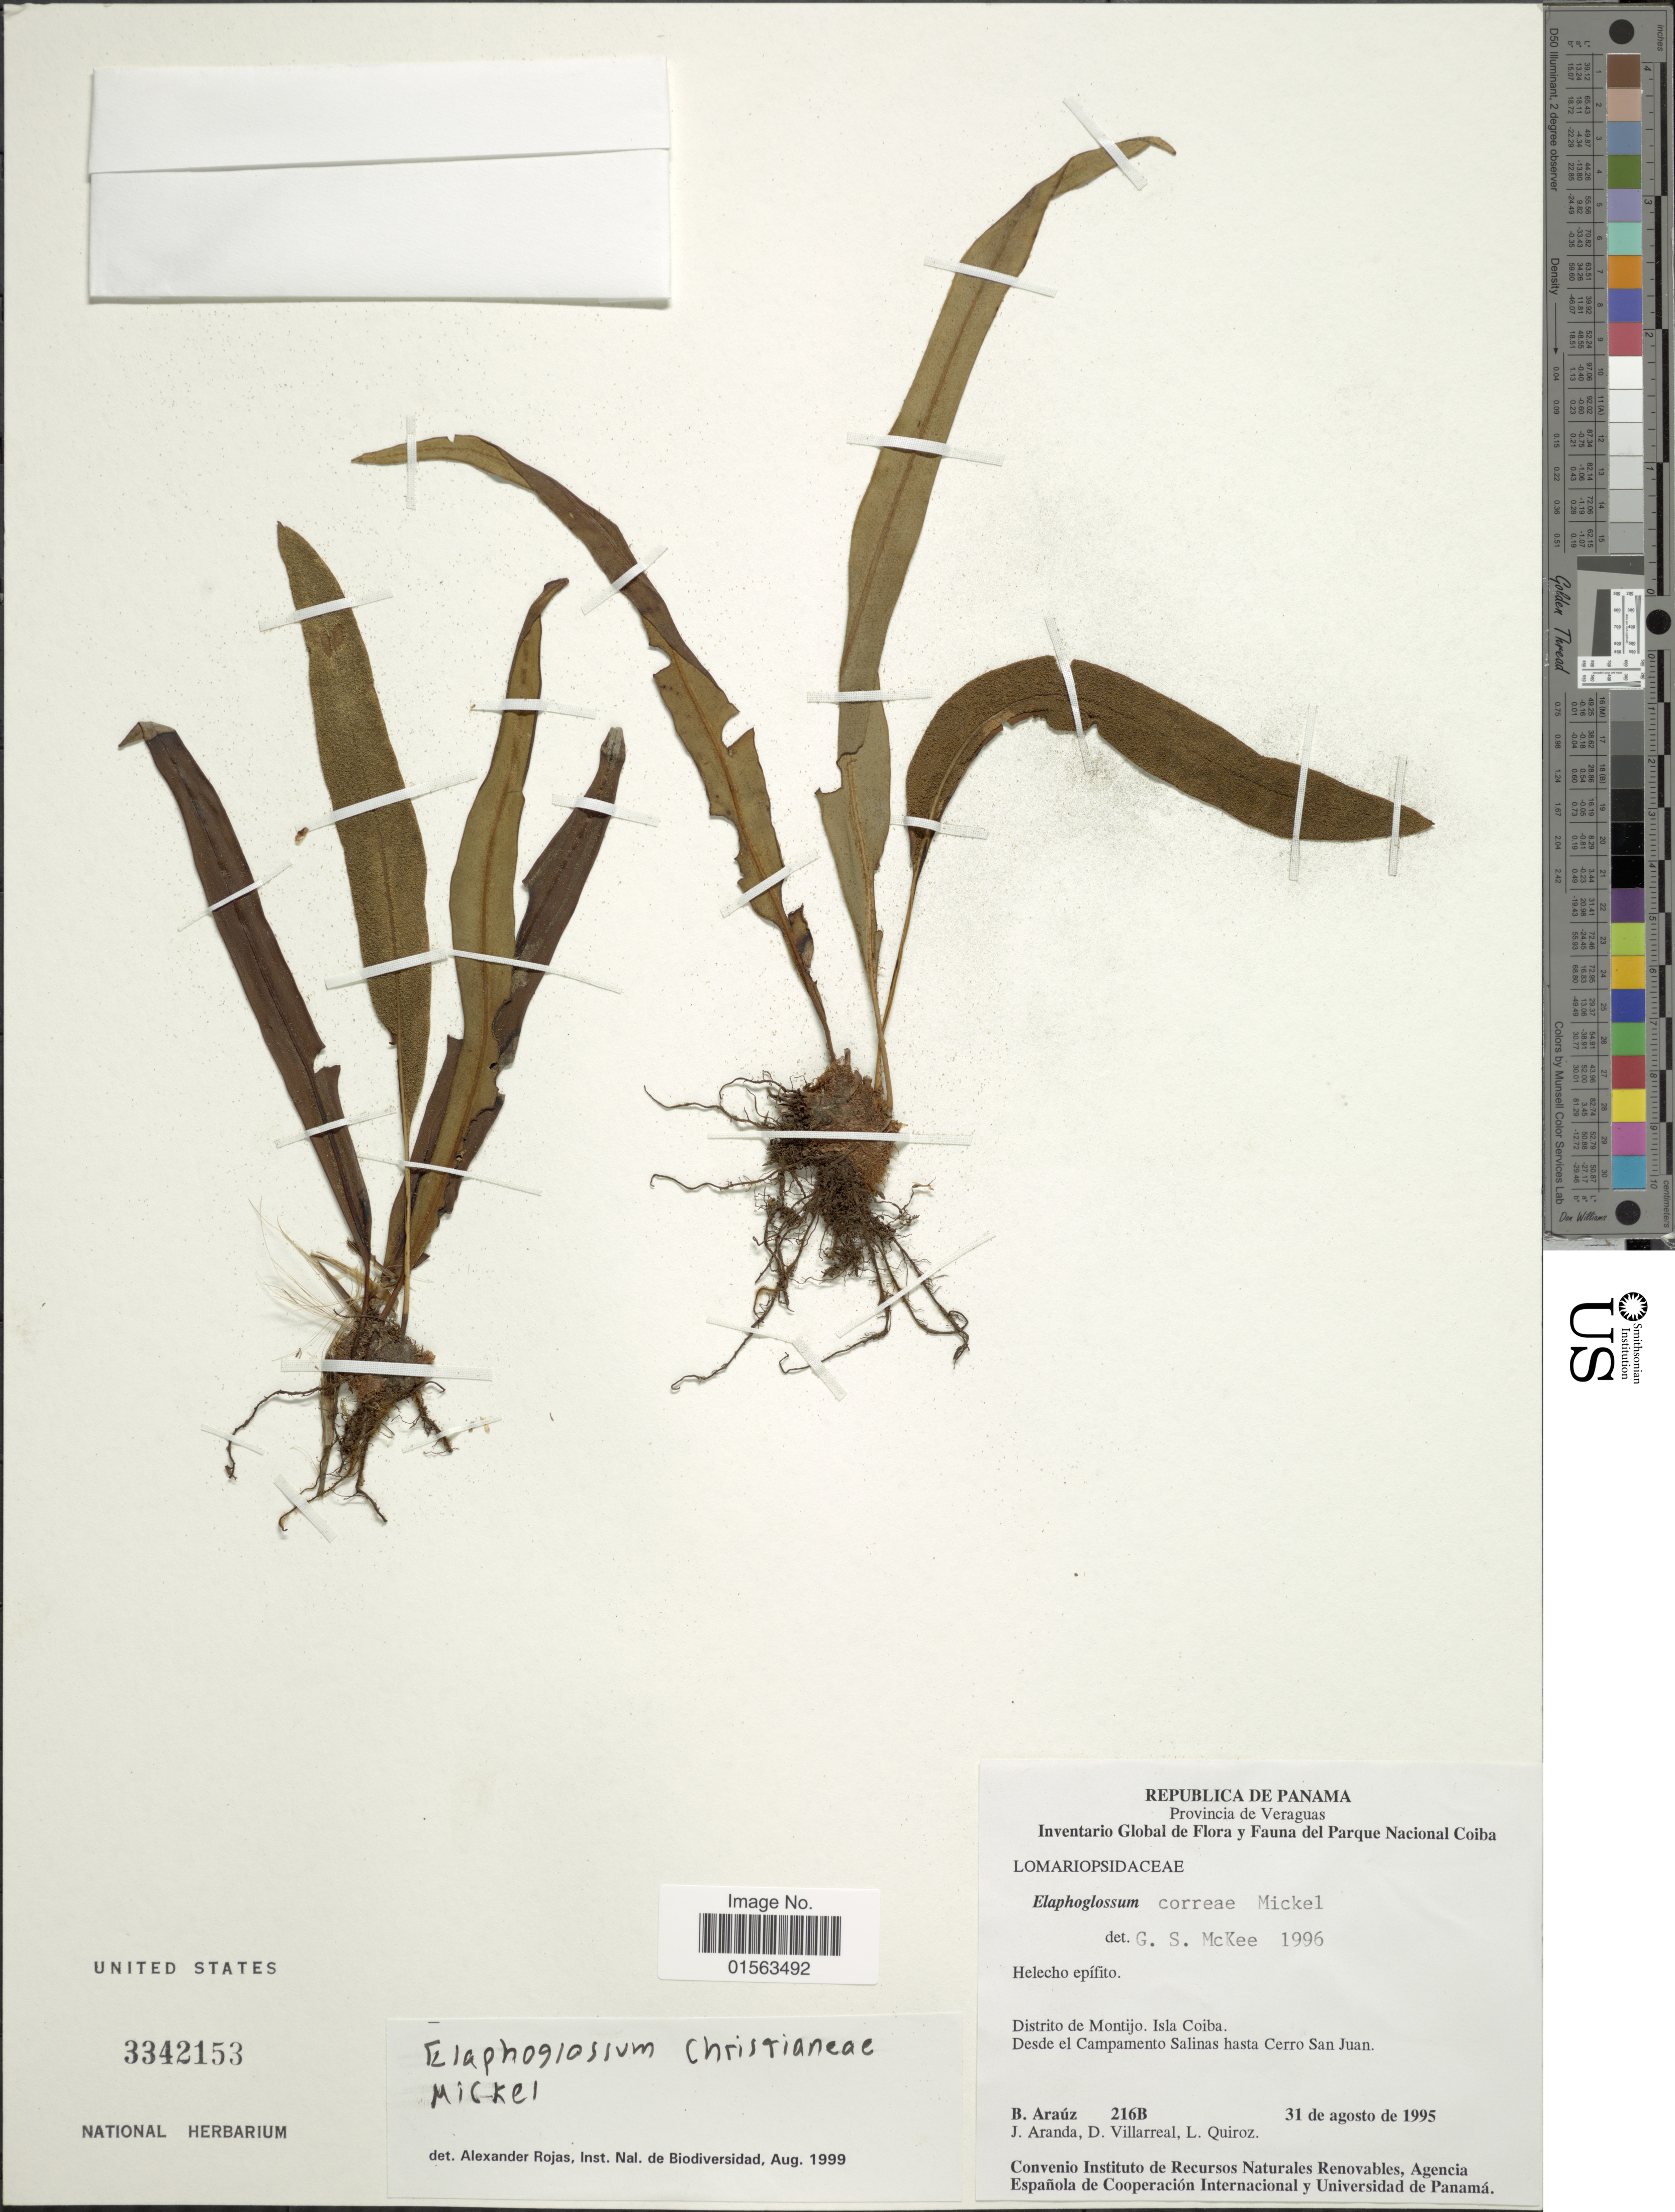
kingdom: Plantae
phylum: Tracheophyta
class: Polypodiopsida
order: Polypodiales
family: Dryopteridaceae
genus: Elaphoglossum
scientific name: Elaphoglossum christianeae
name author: Mickel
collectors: B. Araúz, J. Aranda, D. Villareal & L. Quiroz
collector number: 216B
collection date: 1995-08-31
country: Panama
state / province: Veraguas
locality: Provincia de Veraguas, Distrito de Montijo, Isla Coiba, desde el Campamento Salinas hasta Cerro San Juan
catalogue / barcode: US 3342153